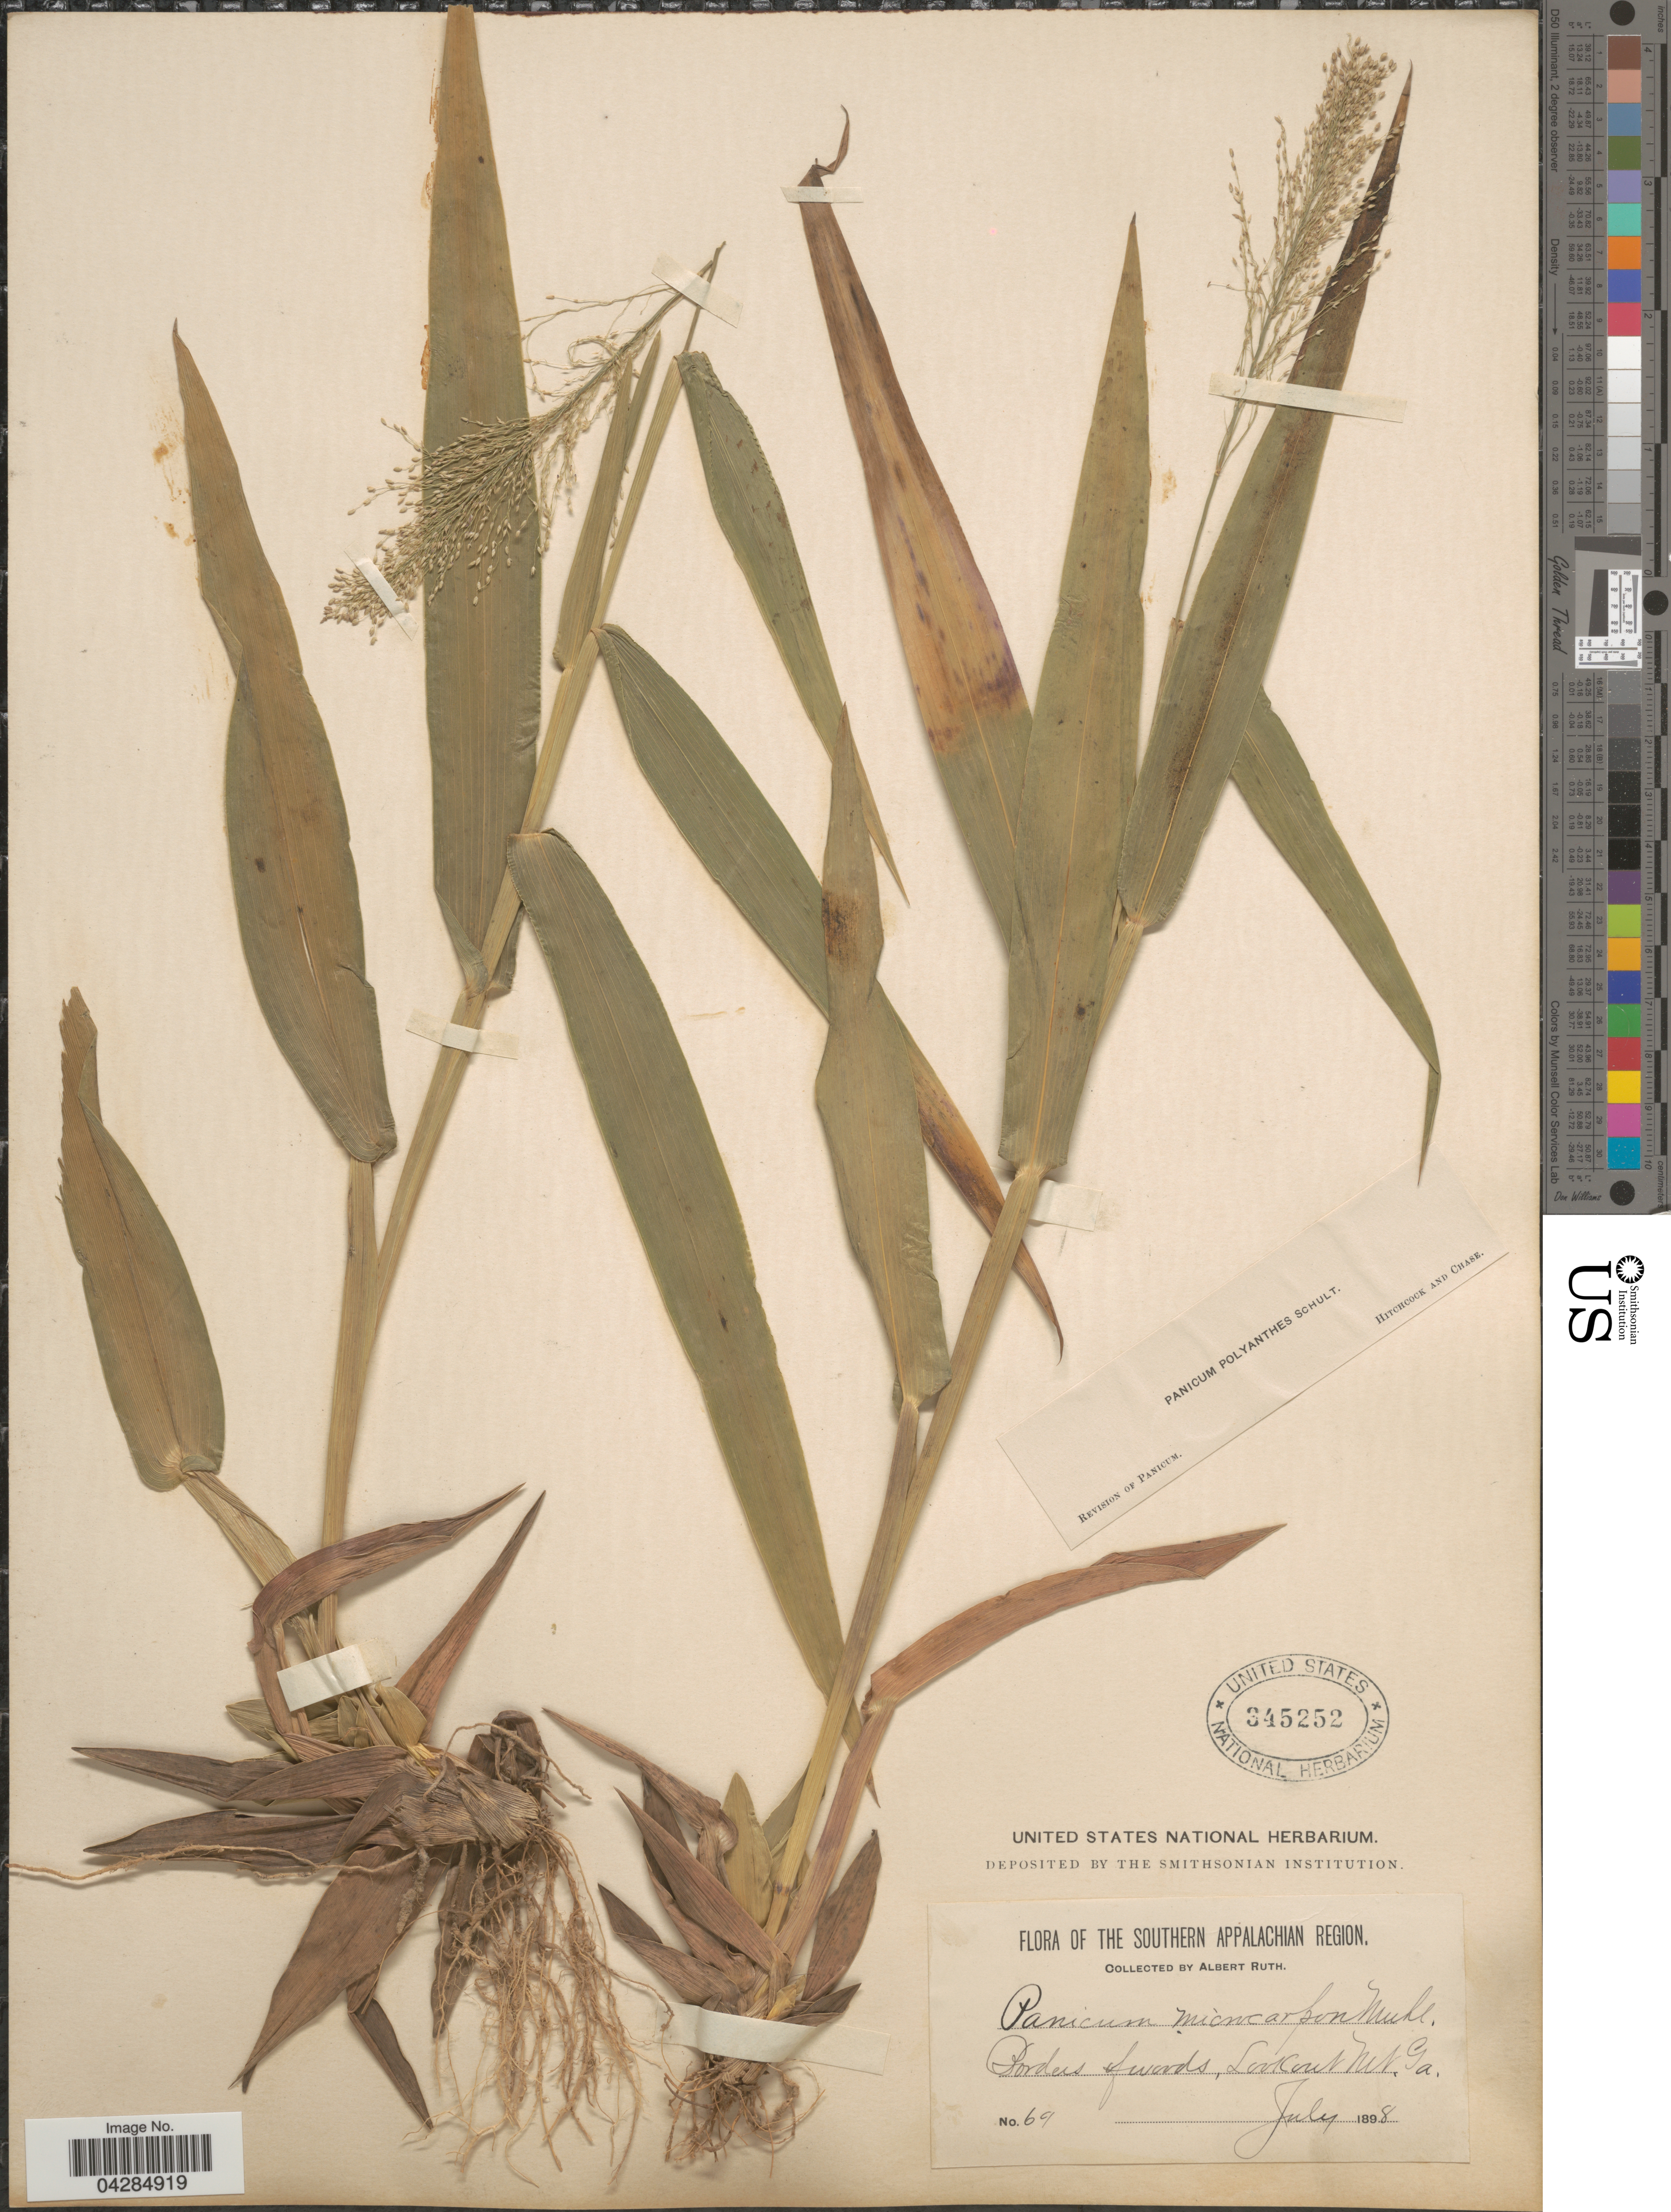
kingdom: Plantae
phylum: Tracheophyta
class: Liliopsida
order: Poales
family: Poaceae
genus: Dichanthelium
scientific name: Dichanthelium polyanthes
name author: (Schult.) Mohlenbr.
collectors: A. Ruth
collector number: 69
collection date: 1898-07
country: United States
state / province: Georgia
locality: The Southern Appalachian Region. Borders of woods, Lookout Mt.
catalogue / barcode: US 345252